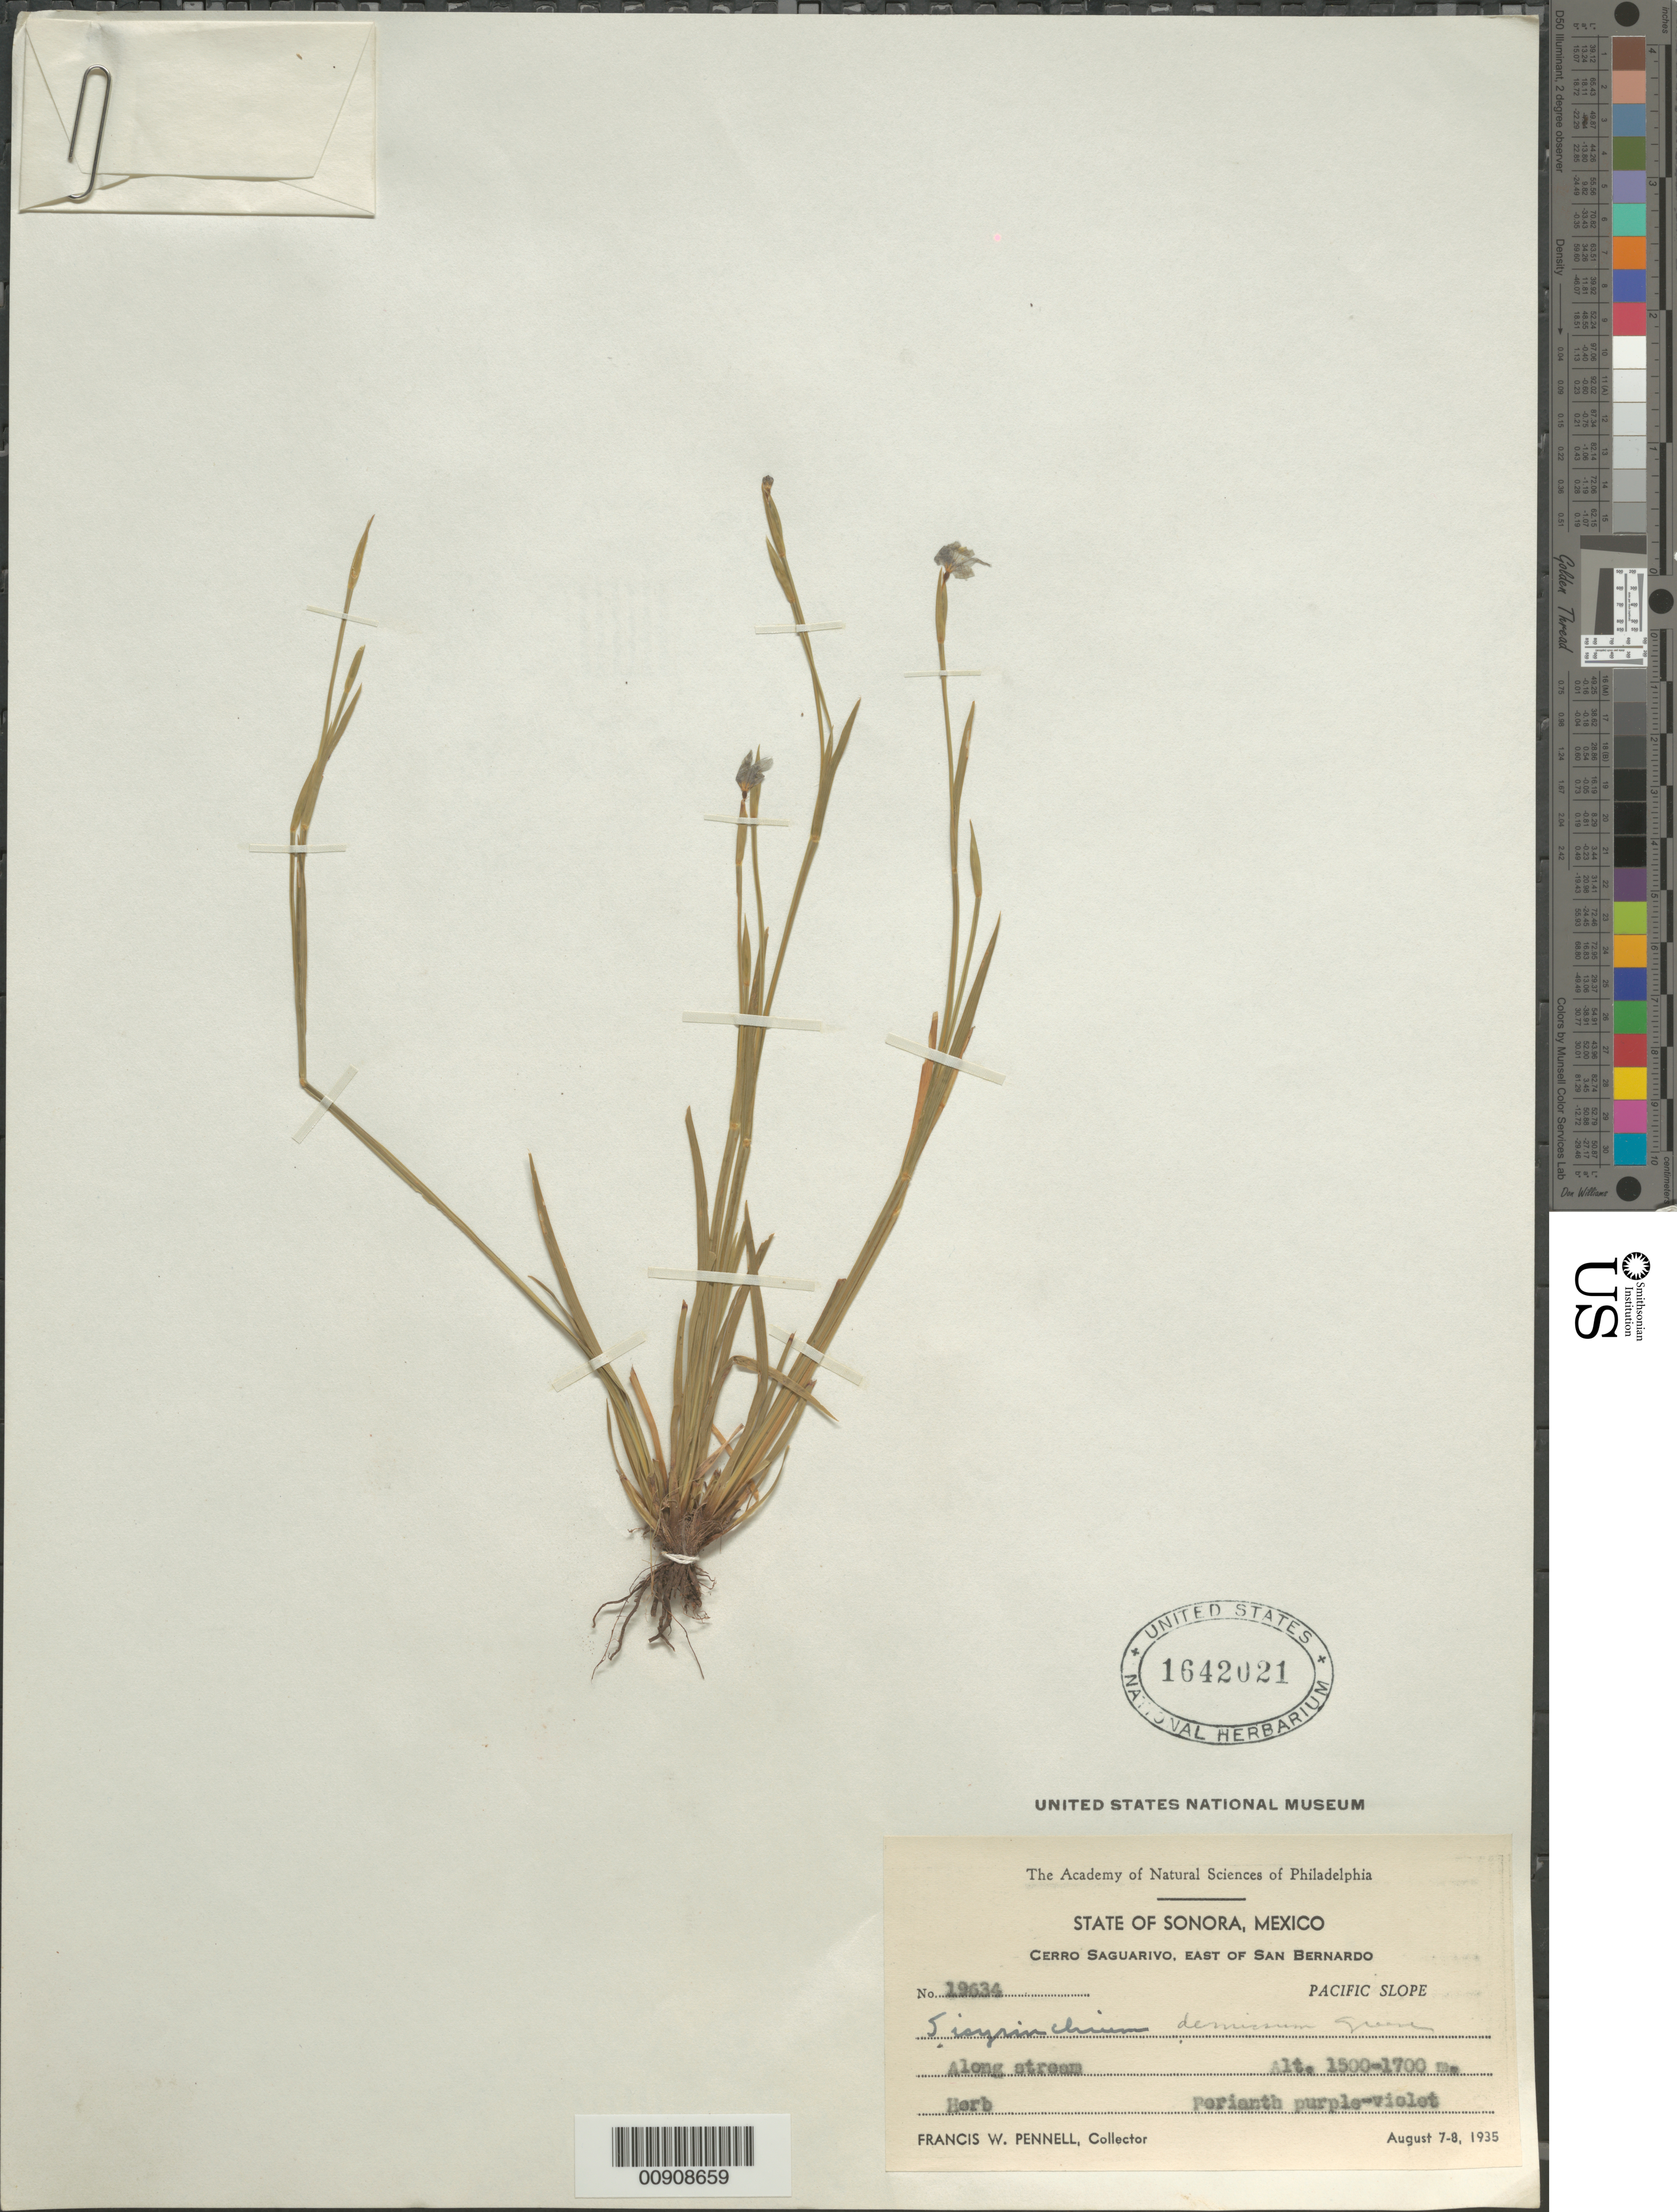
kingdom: Plantae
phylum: Tracheophyta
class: Liliopsida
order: Asparagales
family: Iridaceae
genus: Sisyrinchium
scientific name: Sisyrinchium demissum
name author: Greene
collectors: F. W. Pennell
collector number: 19634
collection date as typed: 07 Aug 1935 to 08 Aug 1935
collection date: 1935-08-07/1935-08-08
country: Mexico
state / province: Sonora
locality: Cerro Saguarivo, east of San Bernardo. State of Sonora. Pacific slope.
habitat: Along stream.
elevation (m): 1700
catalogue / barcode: US 1642021